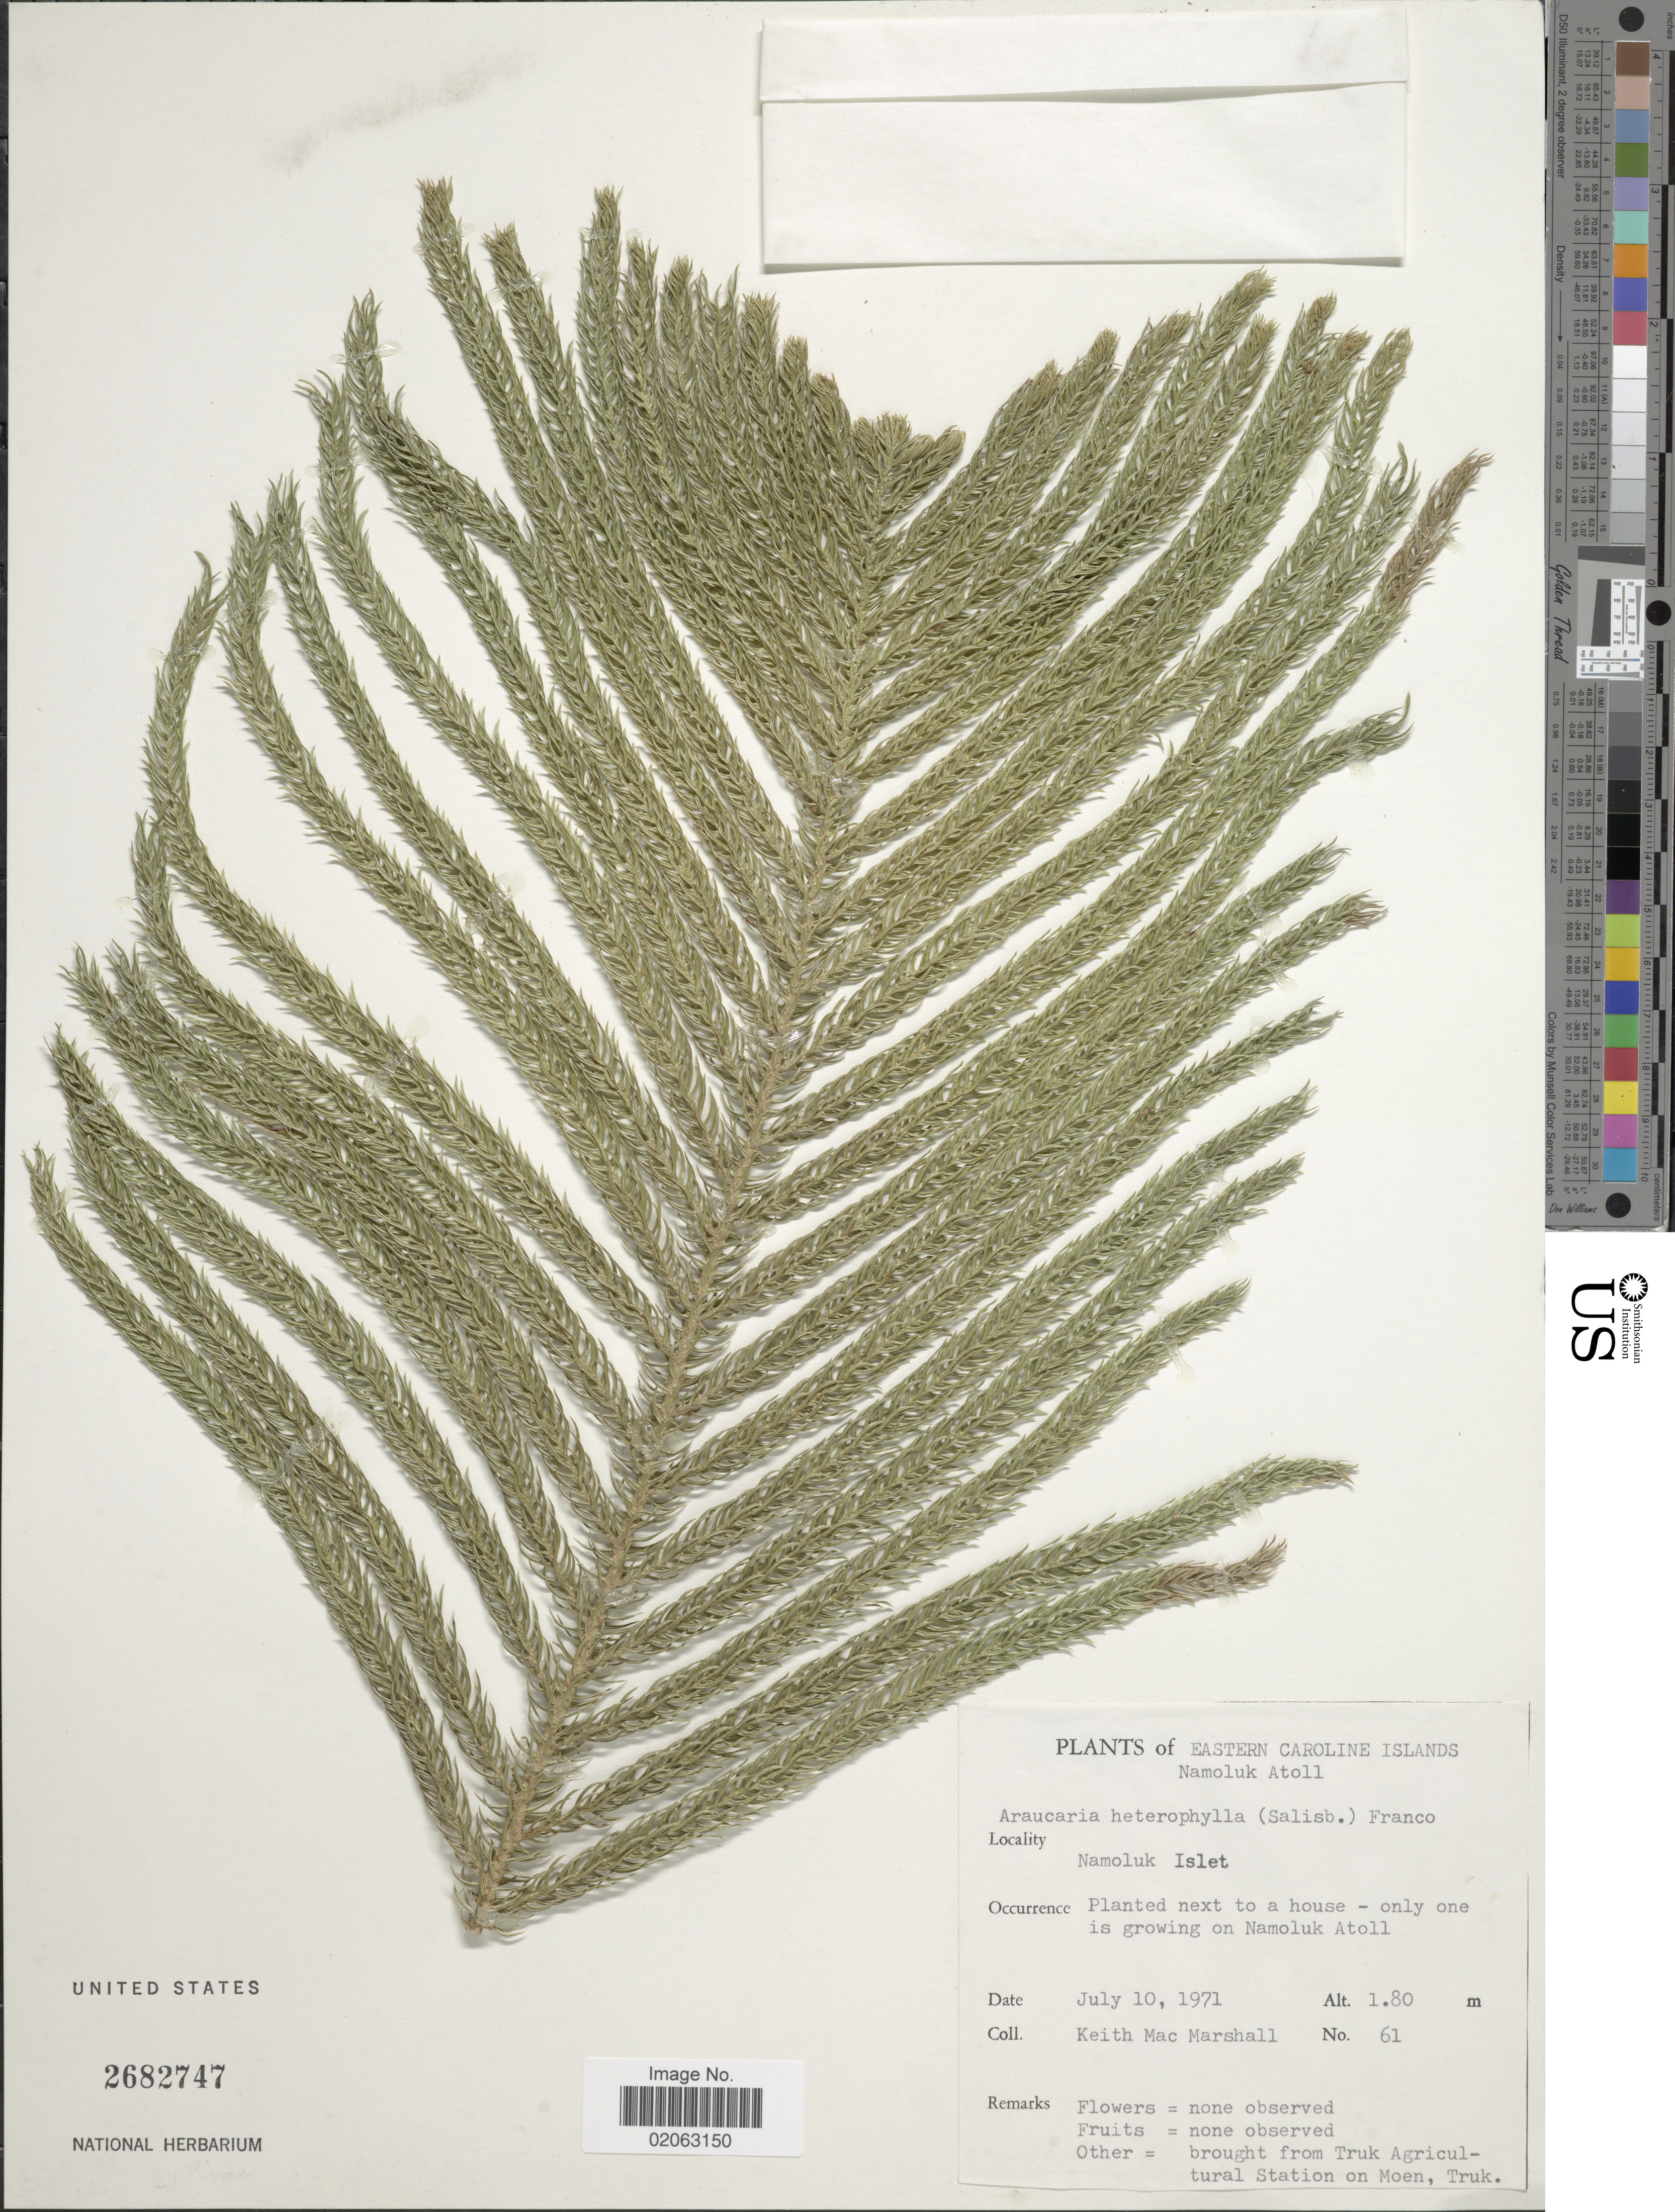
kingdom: Plantae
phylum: Tracheophyta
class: Pinopsida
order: Pinales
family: Araucariaceae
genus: Araucaria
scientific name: Araucaria heterophylla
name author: (Salisb.) Franco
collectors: K. M. Marshall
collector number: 61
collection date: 1971-07-10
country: Micronesia, Federated States of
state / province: Truk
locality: Eastern Caroline Islands, Namoluk Atoll, Namoluk Islet, next to a house-only one is growing on Namoluk Atoll.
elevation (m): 1.8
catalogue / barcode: US 2682747